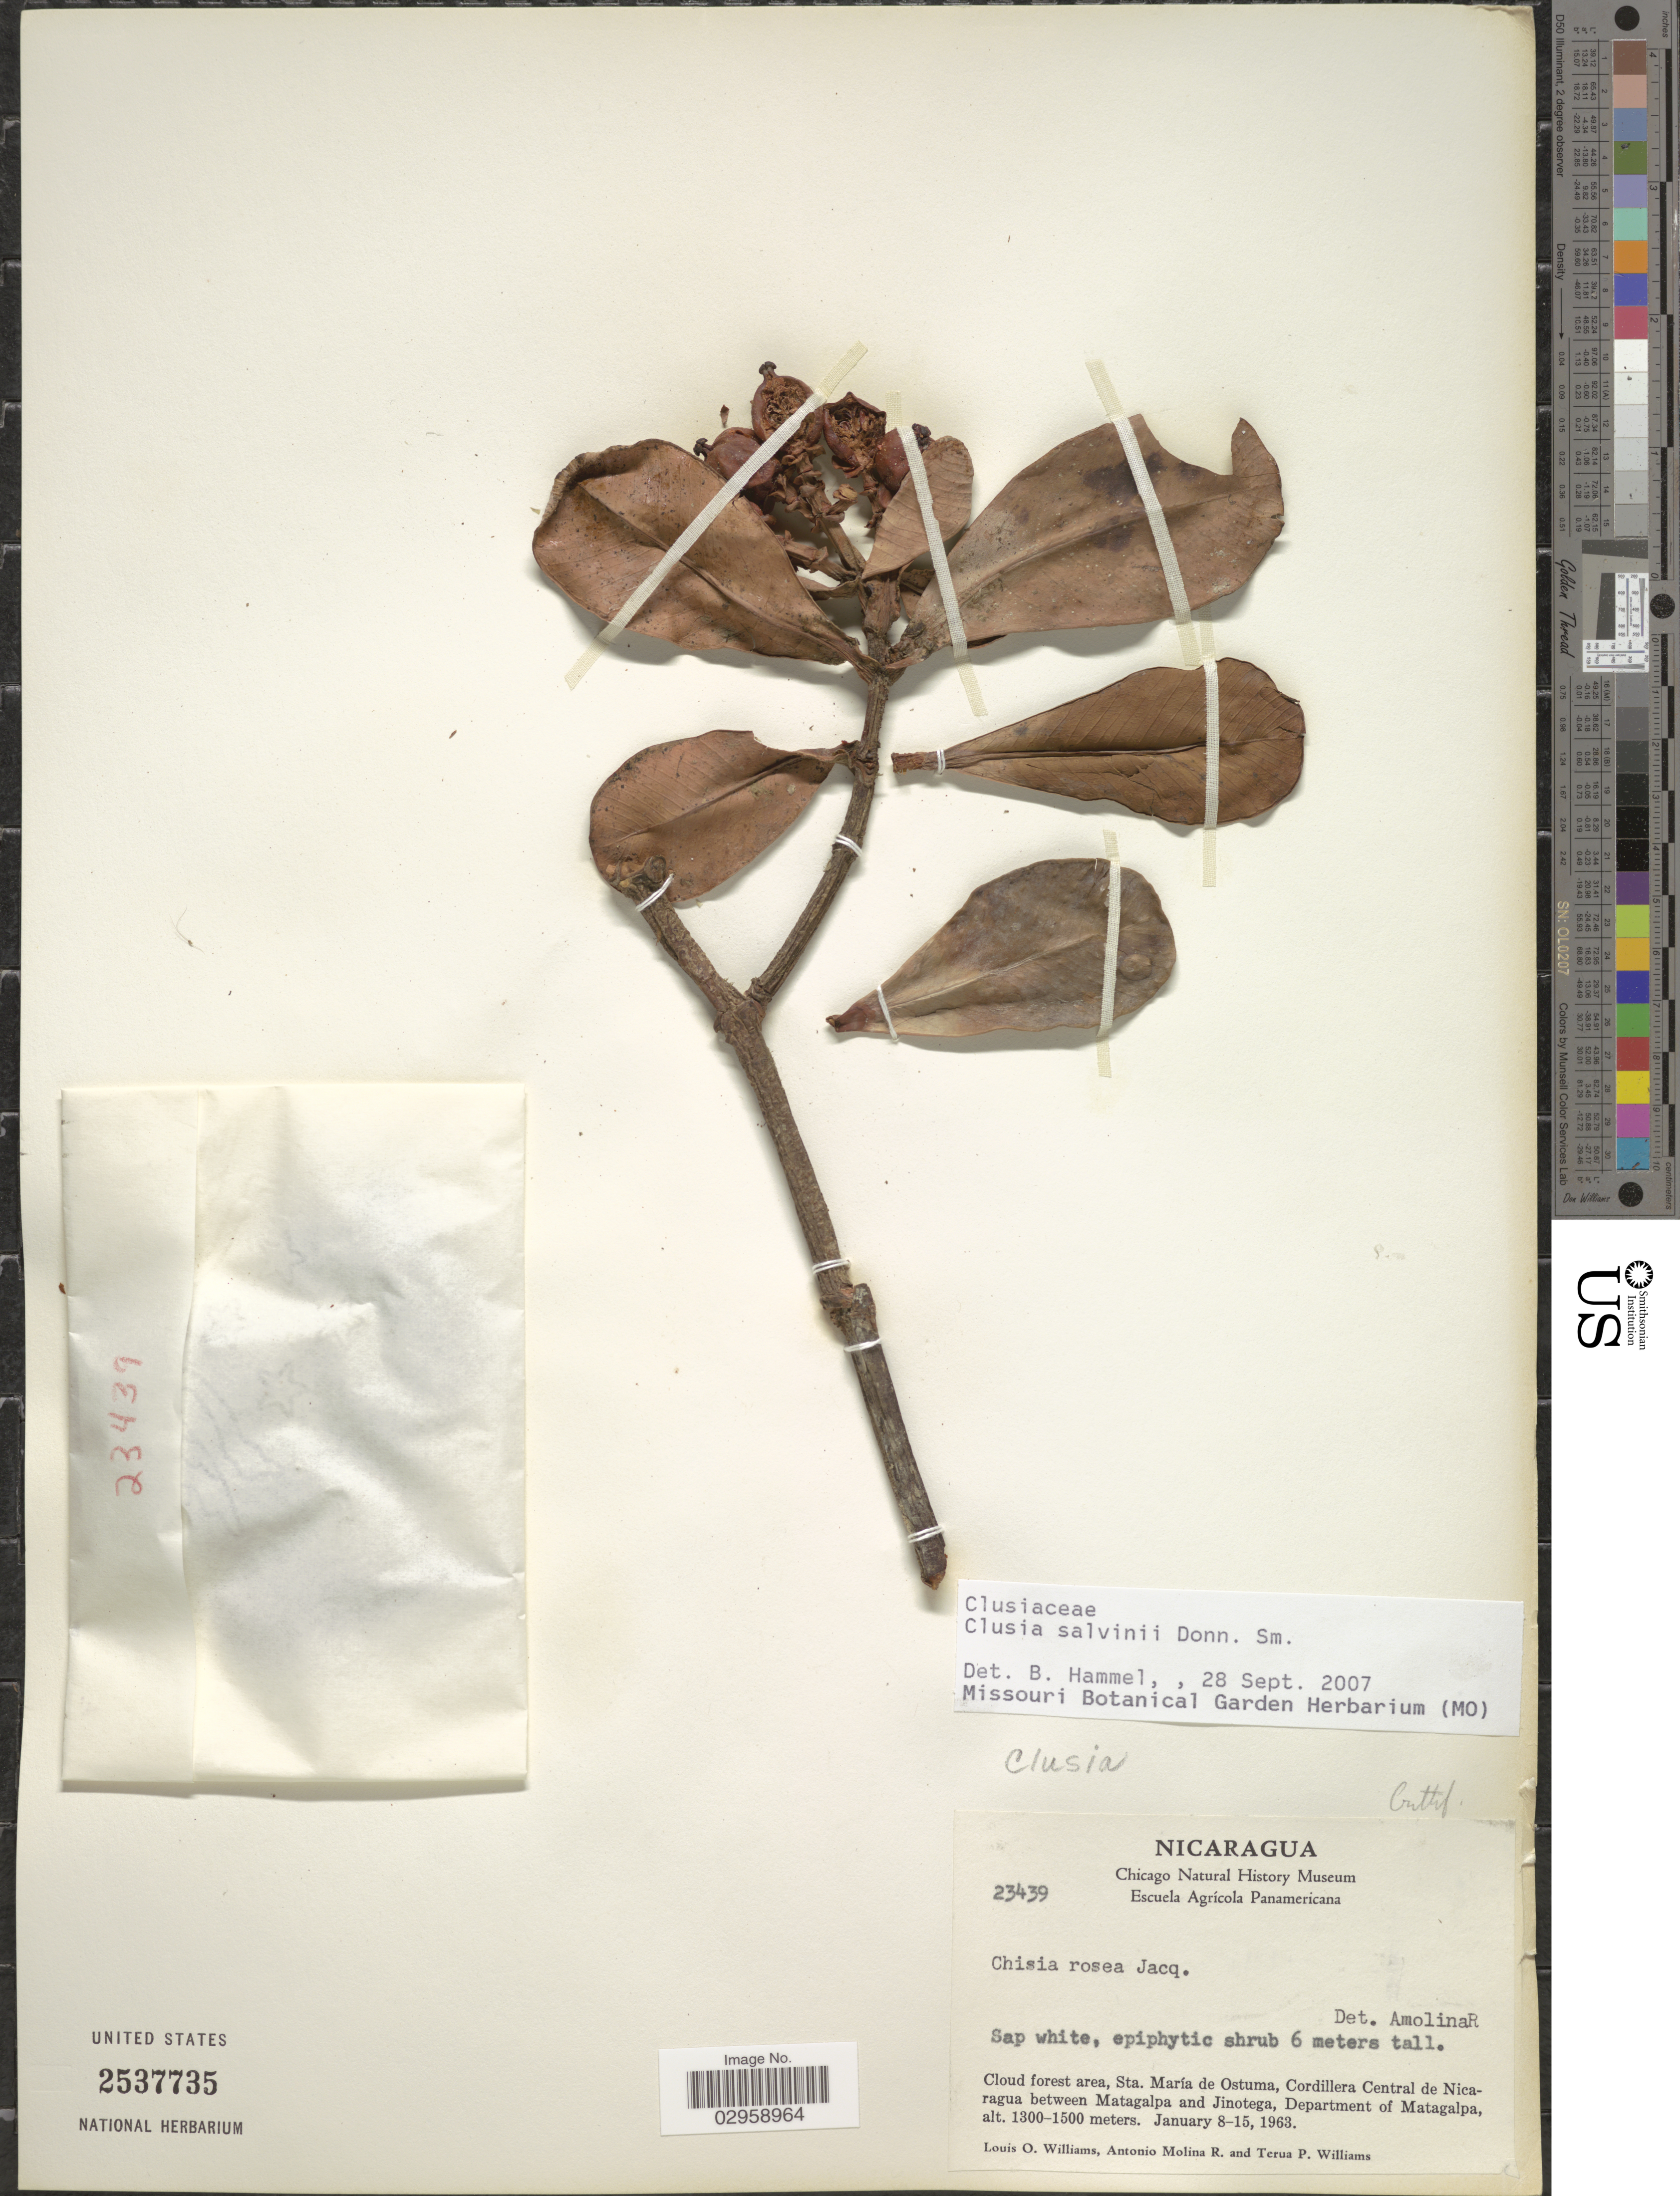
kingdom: Plantae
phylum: Tracheophyta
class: Magnoliopsida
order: Malpighiales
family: Clusiaceae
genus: Clusia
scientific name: Clusia salvinii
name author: Donn. Sm.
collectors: L. O. Williams, A. Molina R. & T. Williams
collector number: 23439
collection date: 1963-01-08/1963-01-15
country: Nicaragua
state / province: Matagalpa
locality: Cloud forest area, Sta. María de Ostuma, Cordillera Central de Nicaragua between Matagalpa and Jinotega, Department of Matagalpa.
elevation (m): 1300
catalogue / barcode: US 2537735